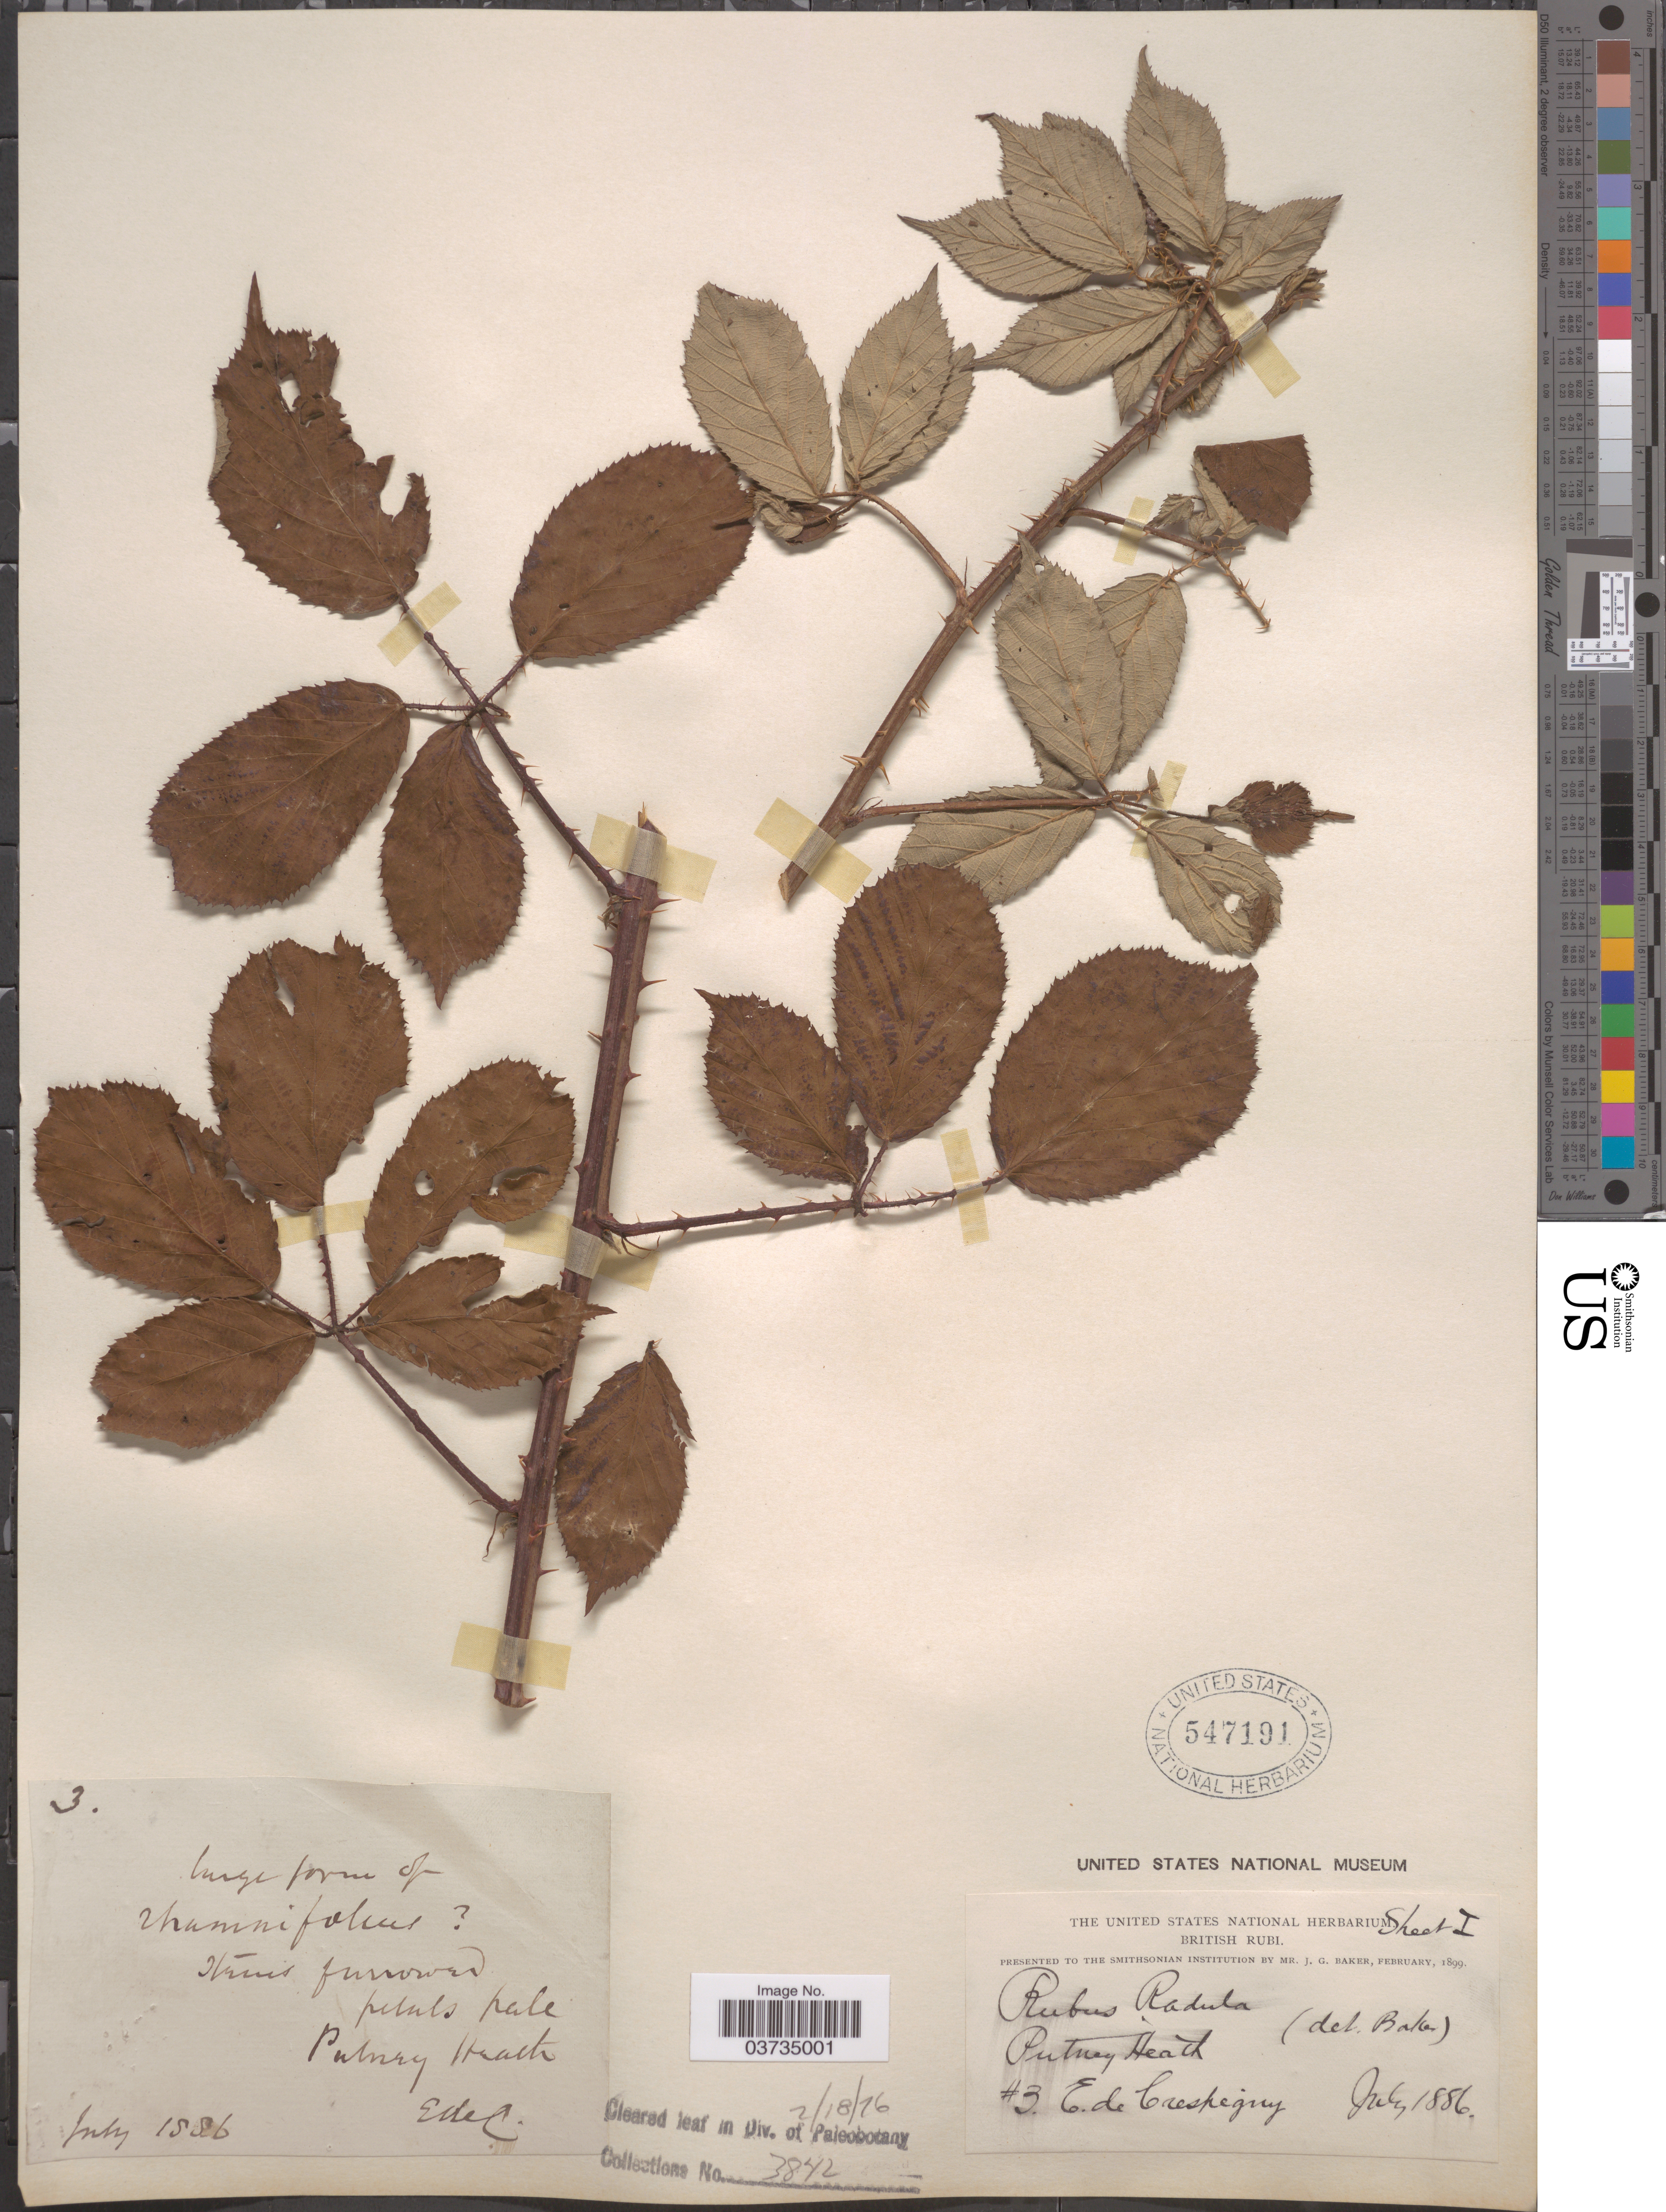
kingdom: Plantae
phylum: Tracheophyta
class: Magnoliopsida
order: Rosales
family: Rosaceae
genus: Rubus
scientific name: Rubus radula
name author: Weihe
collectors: E. de Crespigny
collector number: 3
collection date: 1886-07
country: United Kingdom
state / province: England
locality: Putney Heath.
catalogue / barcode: US 547191